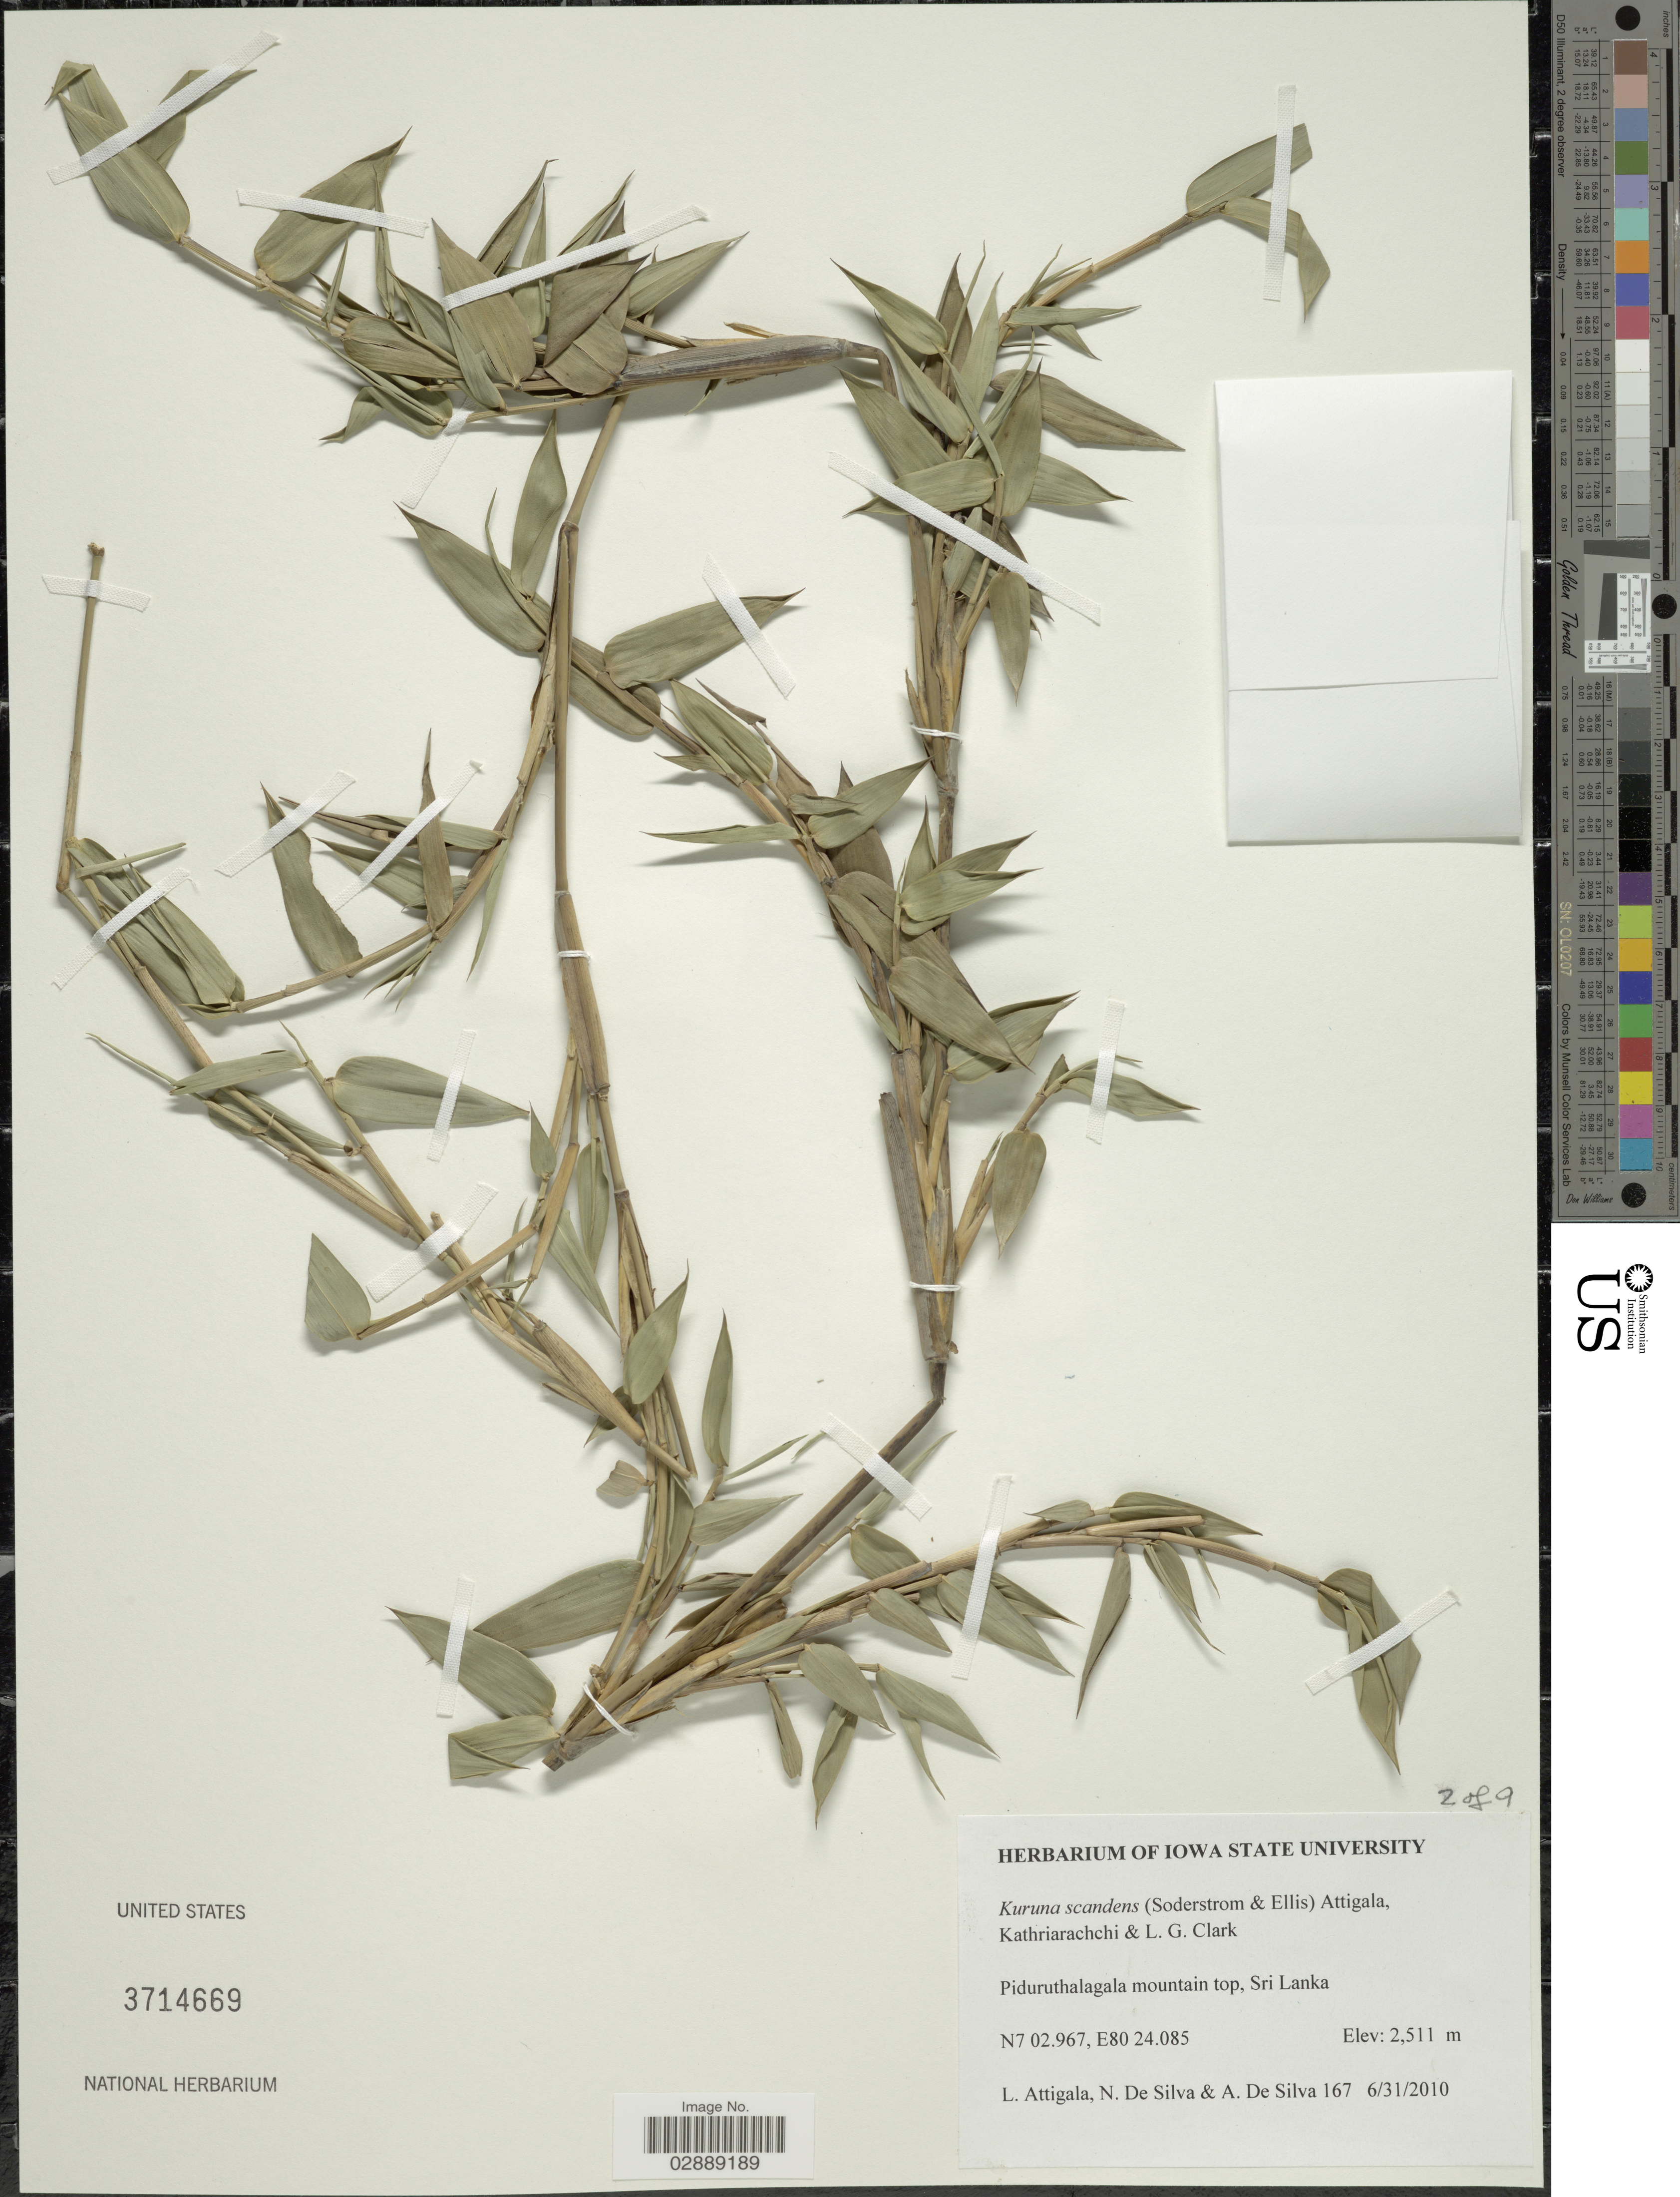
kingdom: Plantae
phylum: Tracheophyta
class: Liliopsida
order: Poales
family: Poaceae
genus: Kuruna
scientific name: Kuruna scandens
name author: (Soderstr. & R.P. Ellis) Attigala et al.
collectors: L. Attigala, A. De Silva & N. De Silva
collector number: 167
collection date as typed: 6/31/2010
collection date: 2010-06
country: Sri Lanka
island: Sri Lanka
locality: Piduruthalagala mountain top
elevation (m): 2511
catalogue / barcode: US 3714669